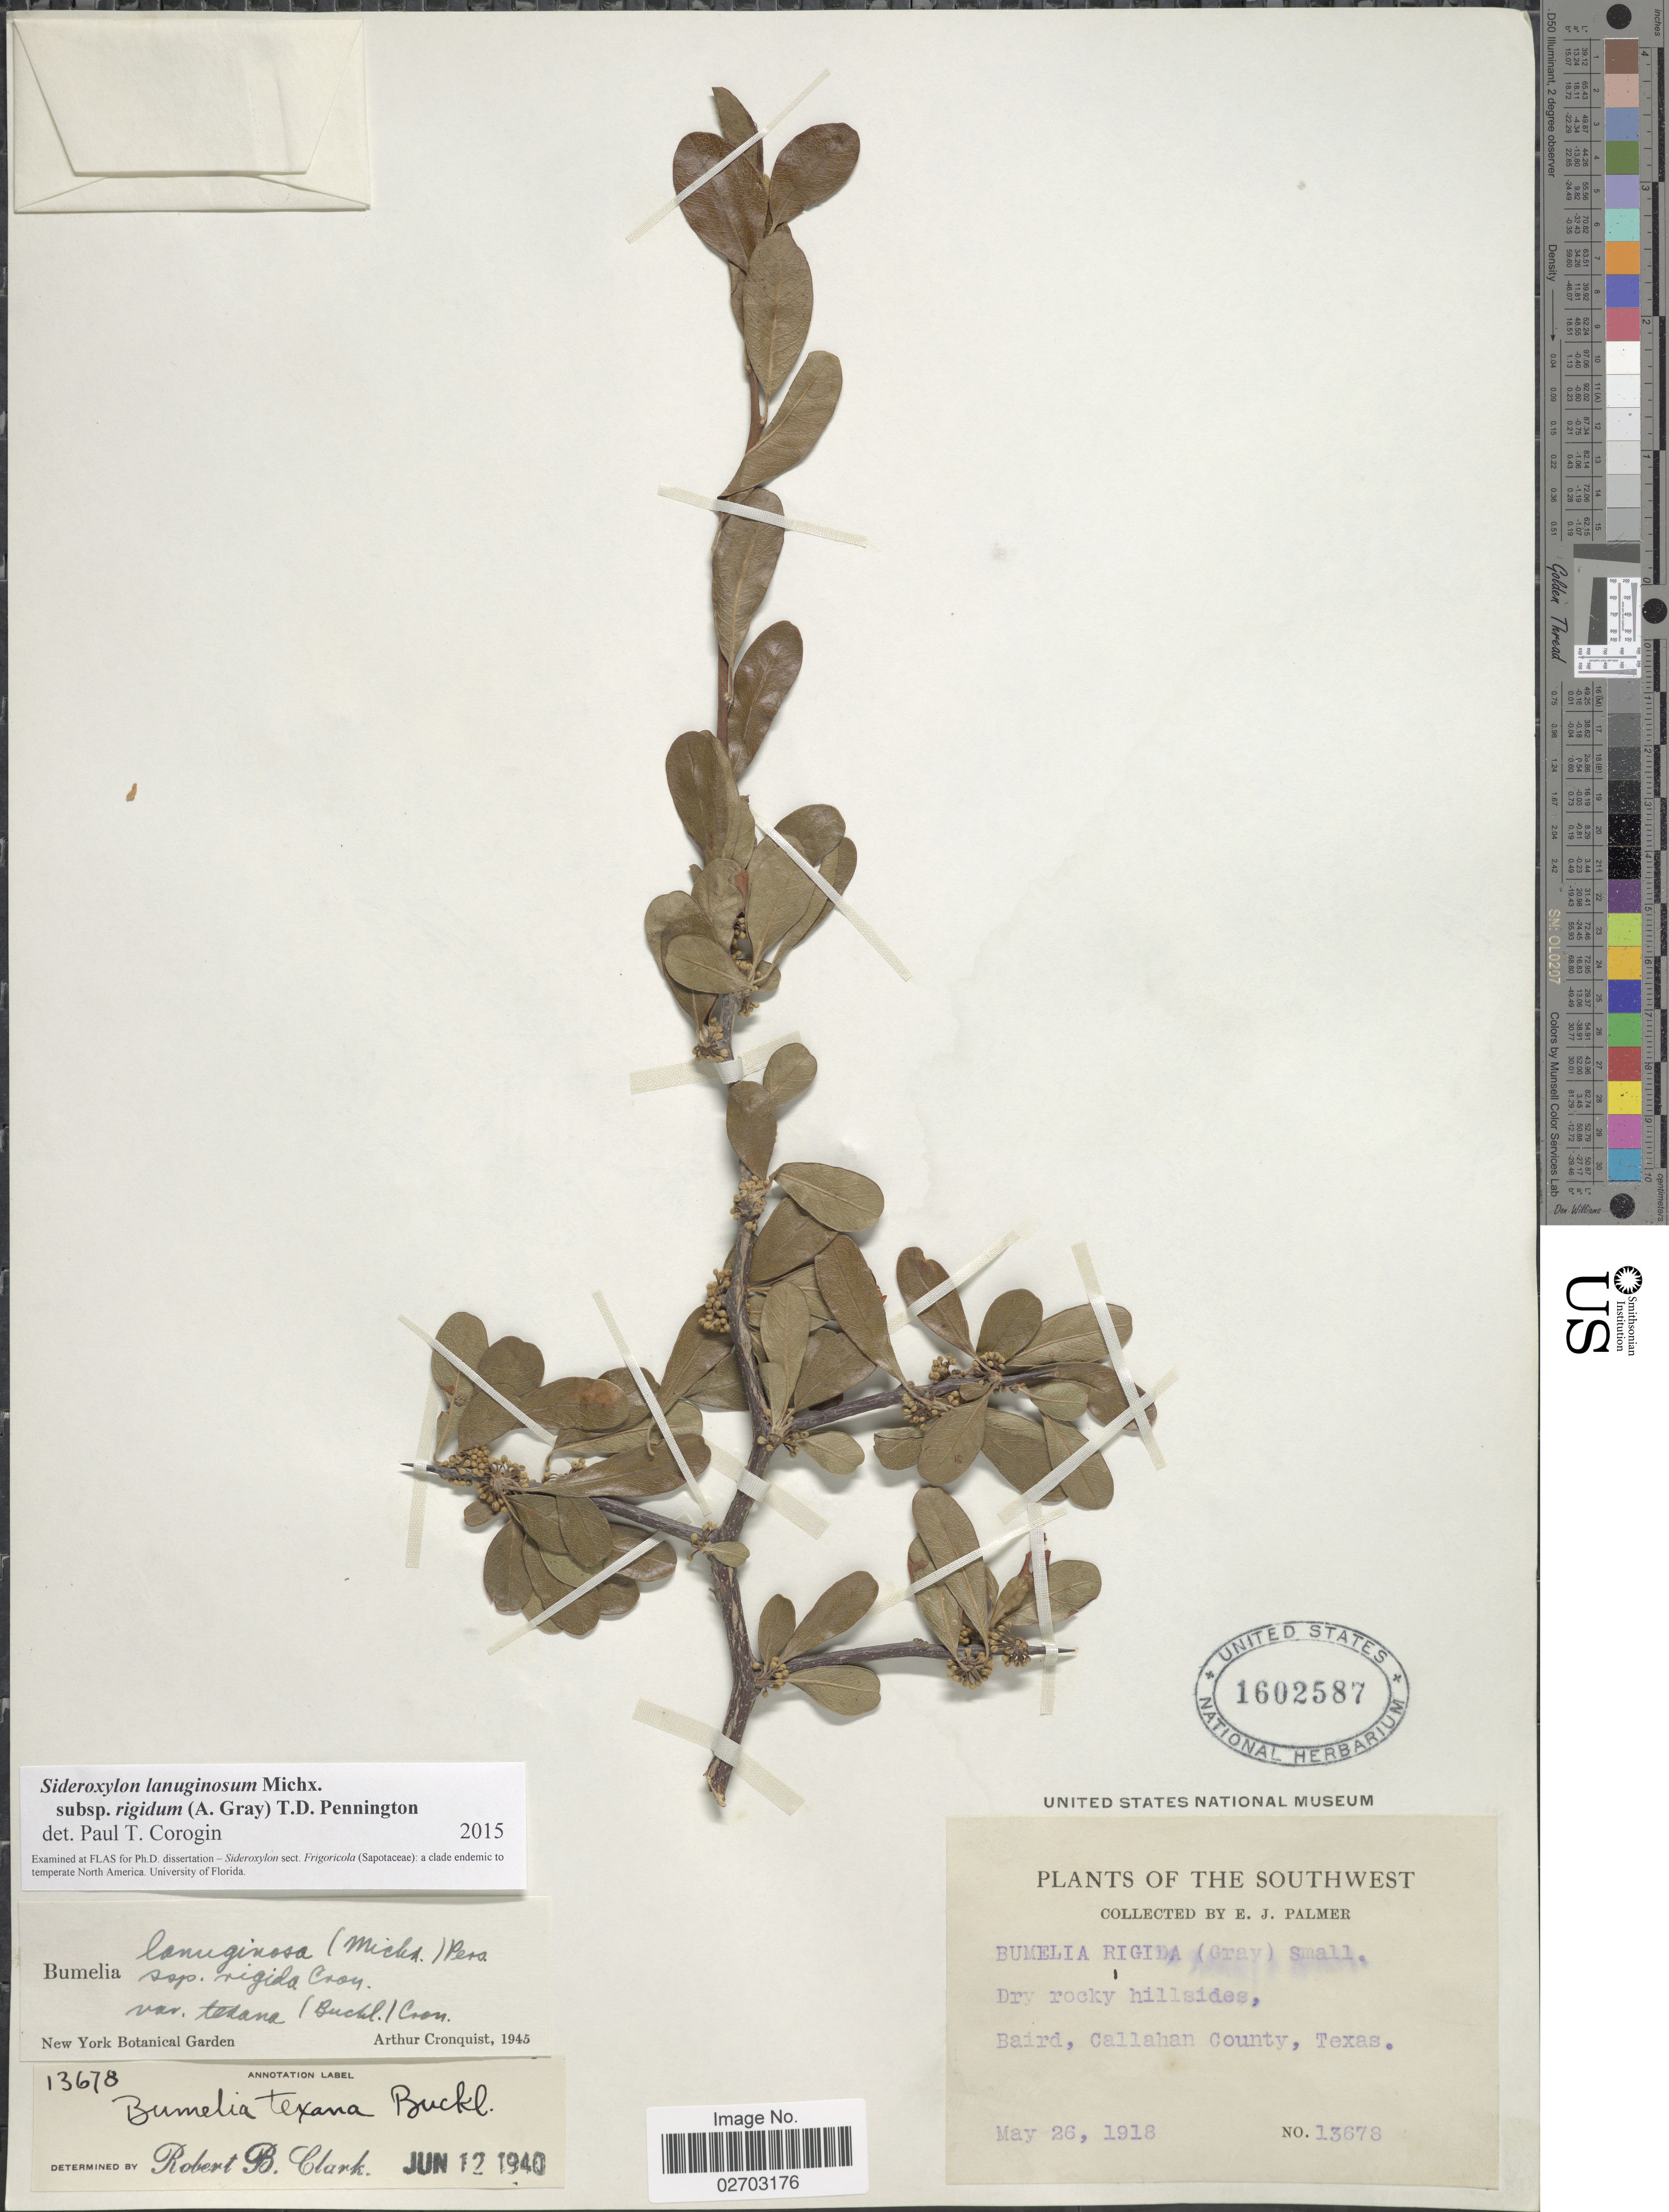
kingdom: Plantae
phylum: Tracheophyta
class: Magnoliopsida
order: Ericales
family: Sapotaceae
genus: Sideroxylon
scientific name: Sideroxylon lanuginosum subsp. rigidum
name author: (A. Gray) T.D. Penn.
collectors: E. J. Palmer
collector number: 13678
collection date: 1918-05-26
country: United States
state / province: Texas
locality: Dry rocky hillside, Baird, Callahan County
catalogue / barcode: US 1602587